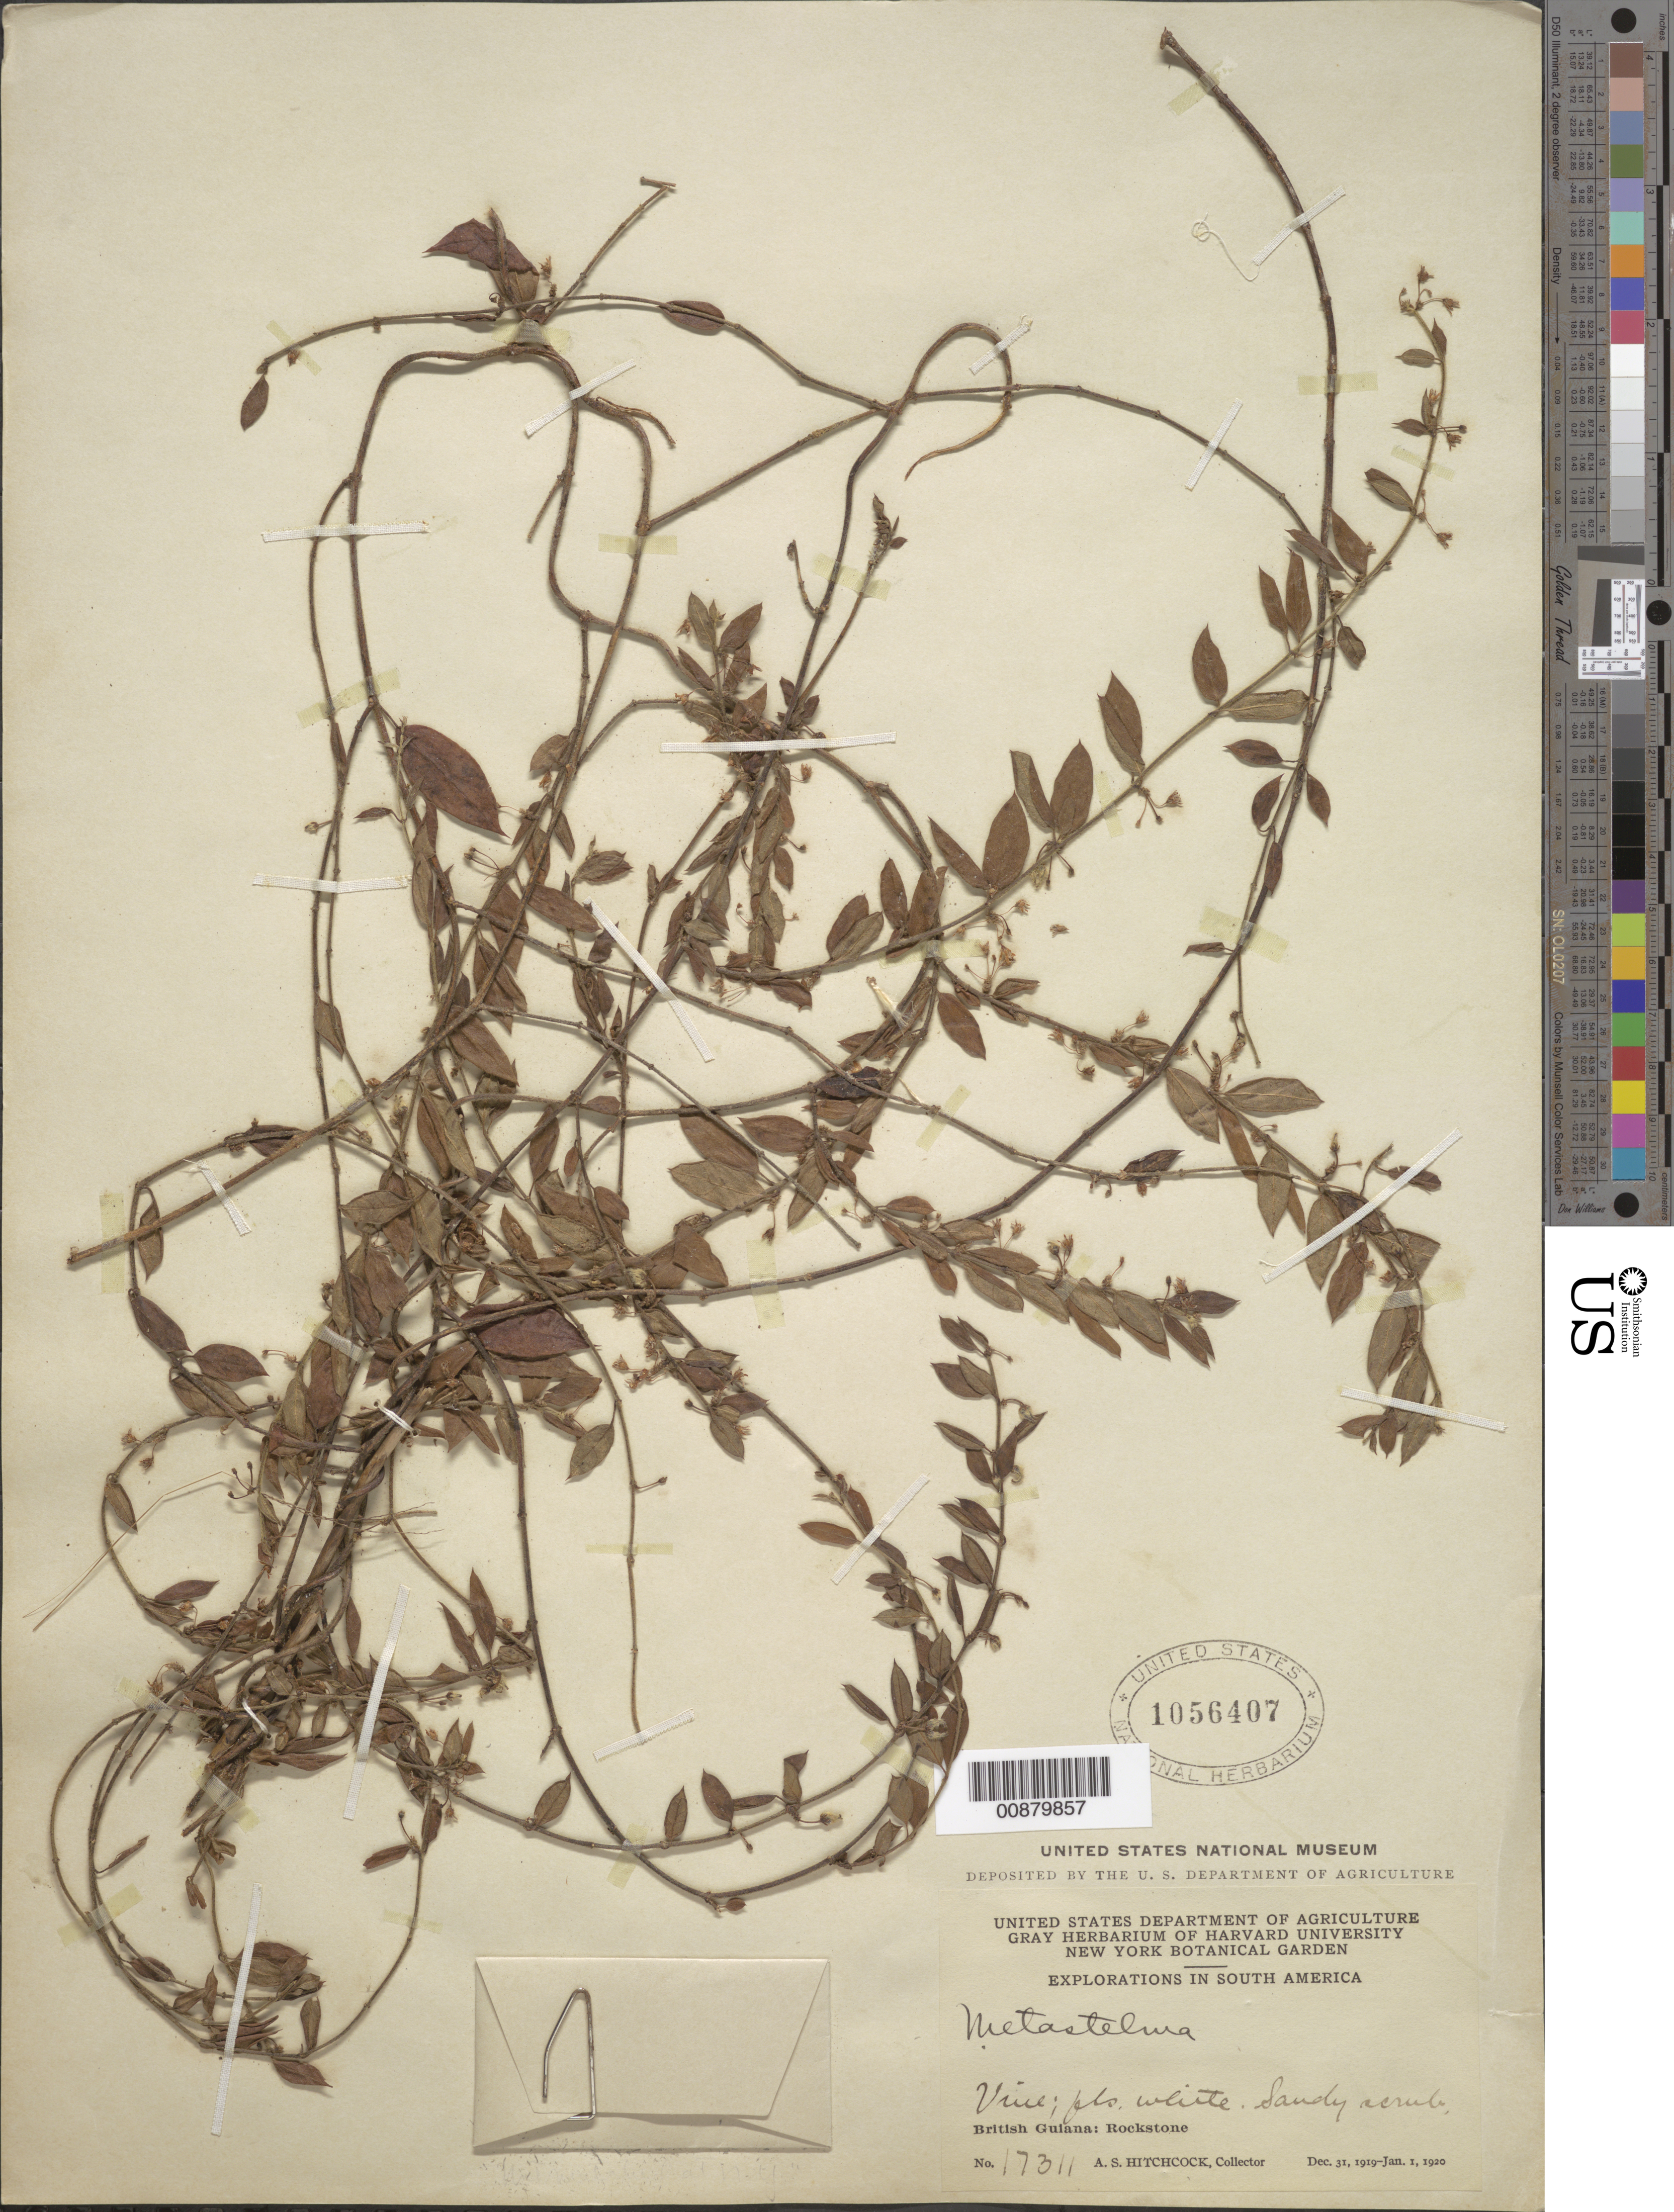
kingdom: Plantae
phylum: Tracheophyta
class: Magnoliopsida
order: Gentianales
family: Apocynaceae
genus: Metastelma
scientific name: Metastelma sp.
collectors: A. S. Hitchcock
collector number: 17311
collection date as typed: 31-Dec-19 to 1-Jan-20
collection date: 1919-12-31/1920-01-01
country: Guyana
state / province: U. Demerara-Berbice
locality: Rockstone, on the Essequibo River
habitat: Sandy scrub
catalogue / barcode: US 1056407